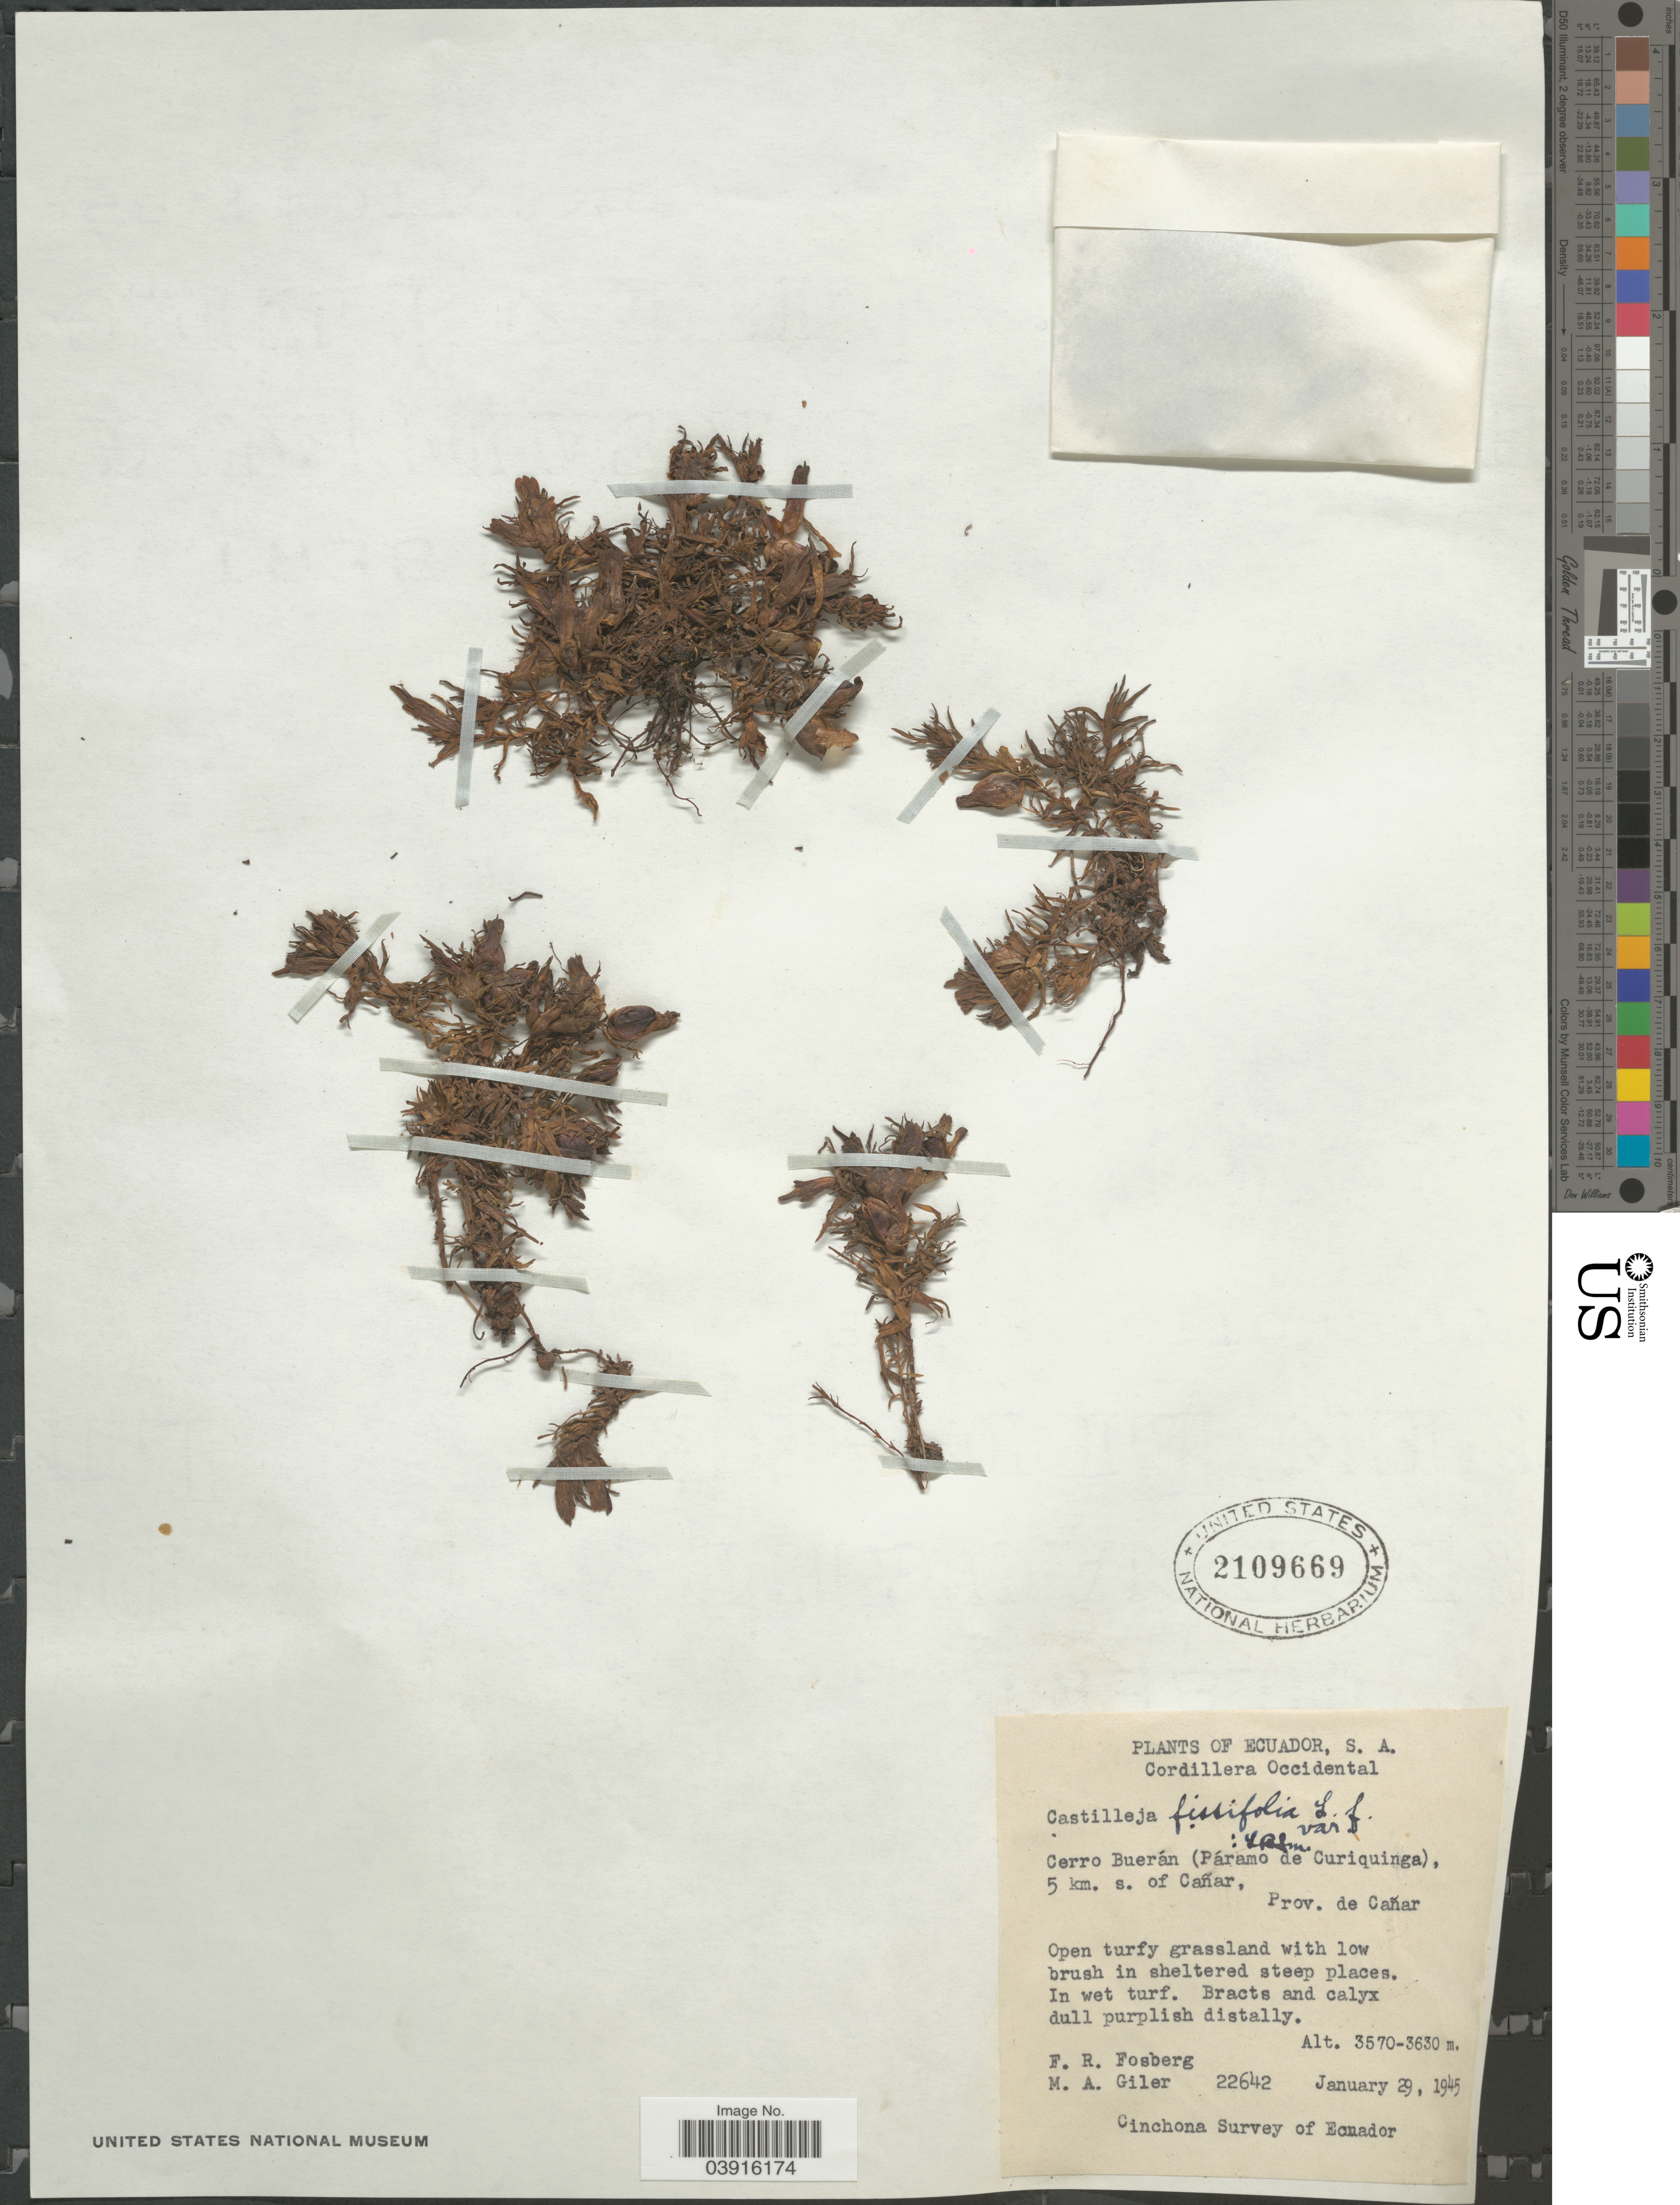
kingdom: Plantae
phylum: Tracheophyta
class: Magnoliopsida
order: Lamiales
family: Orobanchaceae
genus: Castilleja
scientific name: Castilleja fissifolia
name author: L. f.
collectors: F. R. Fosberg & M. Giler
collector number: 22642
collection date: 1945-01-29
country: Ecuador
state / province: Cañar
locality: Cordillera Occidental. Cerro Buerán (Páramo de Curiquinga), 5 km. s. of Cañar.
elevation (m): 3570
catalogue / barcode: US 2109669